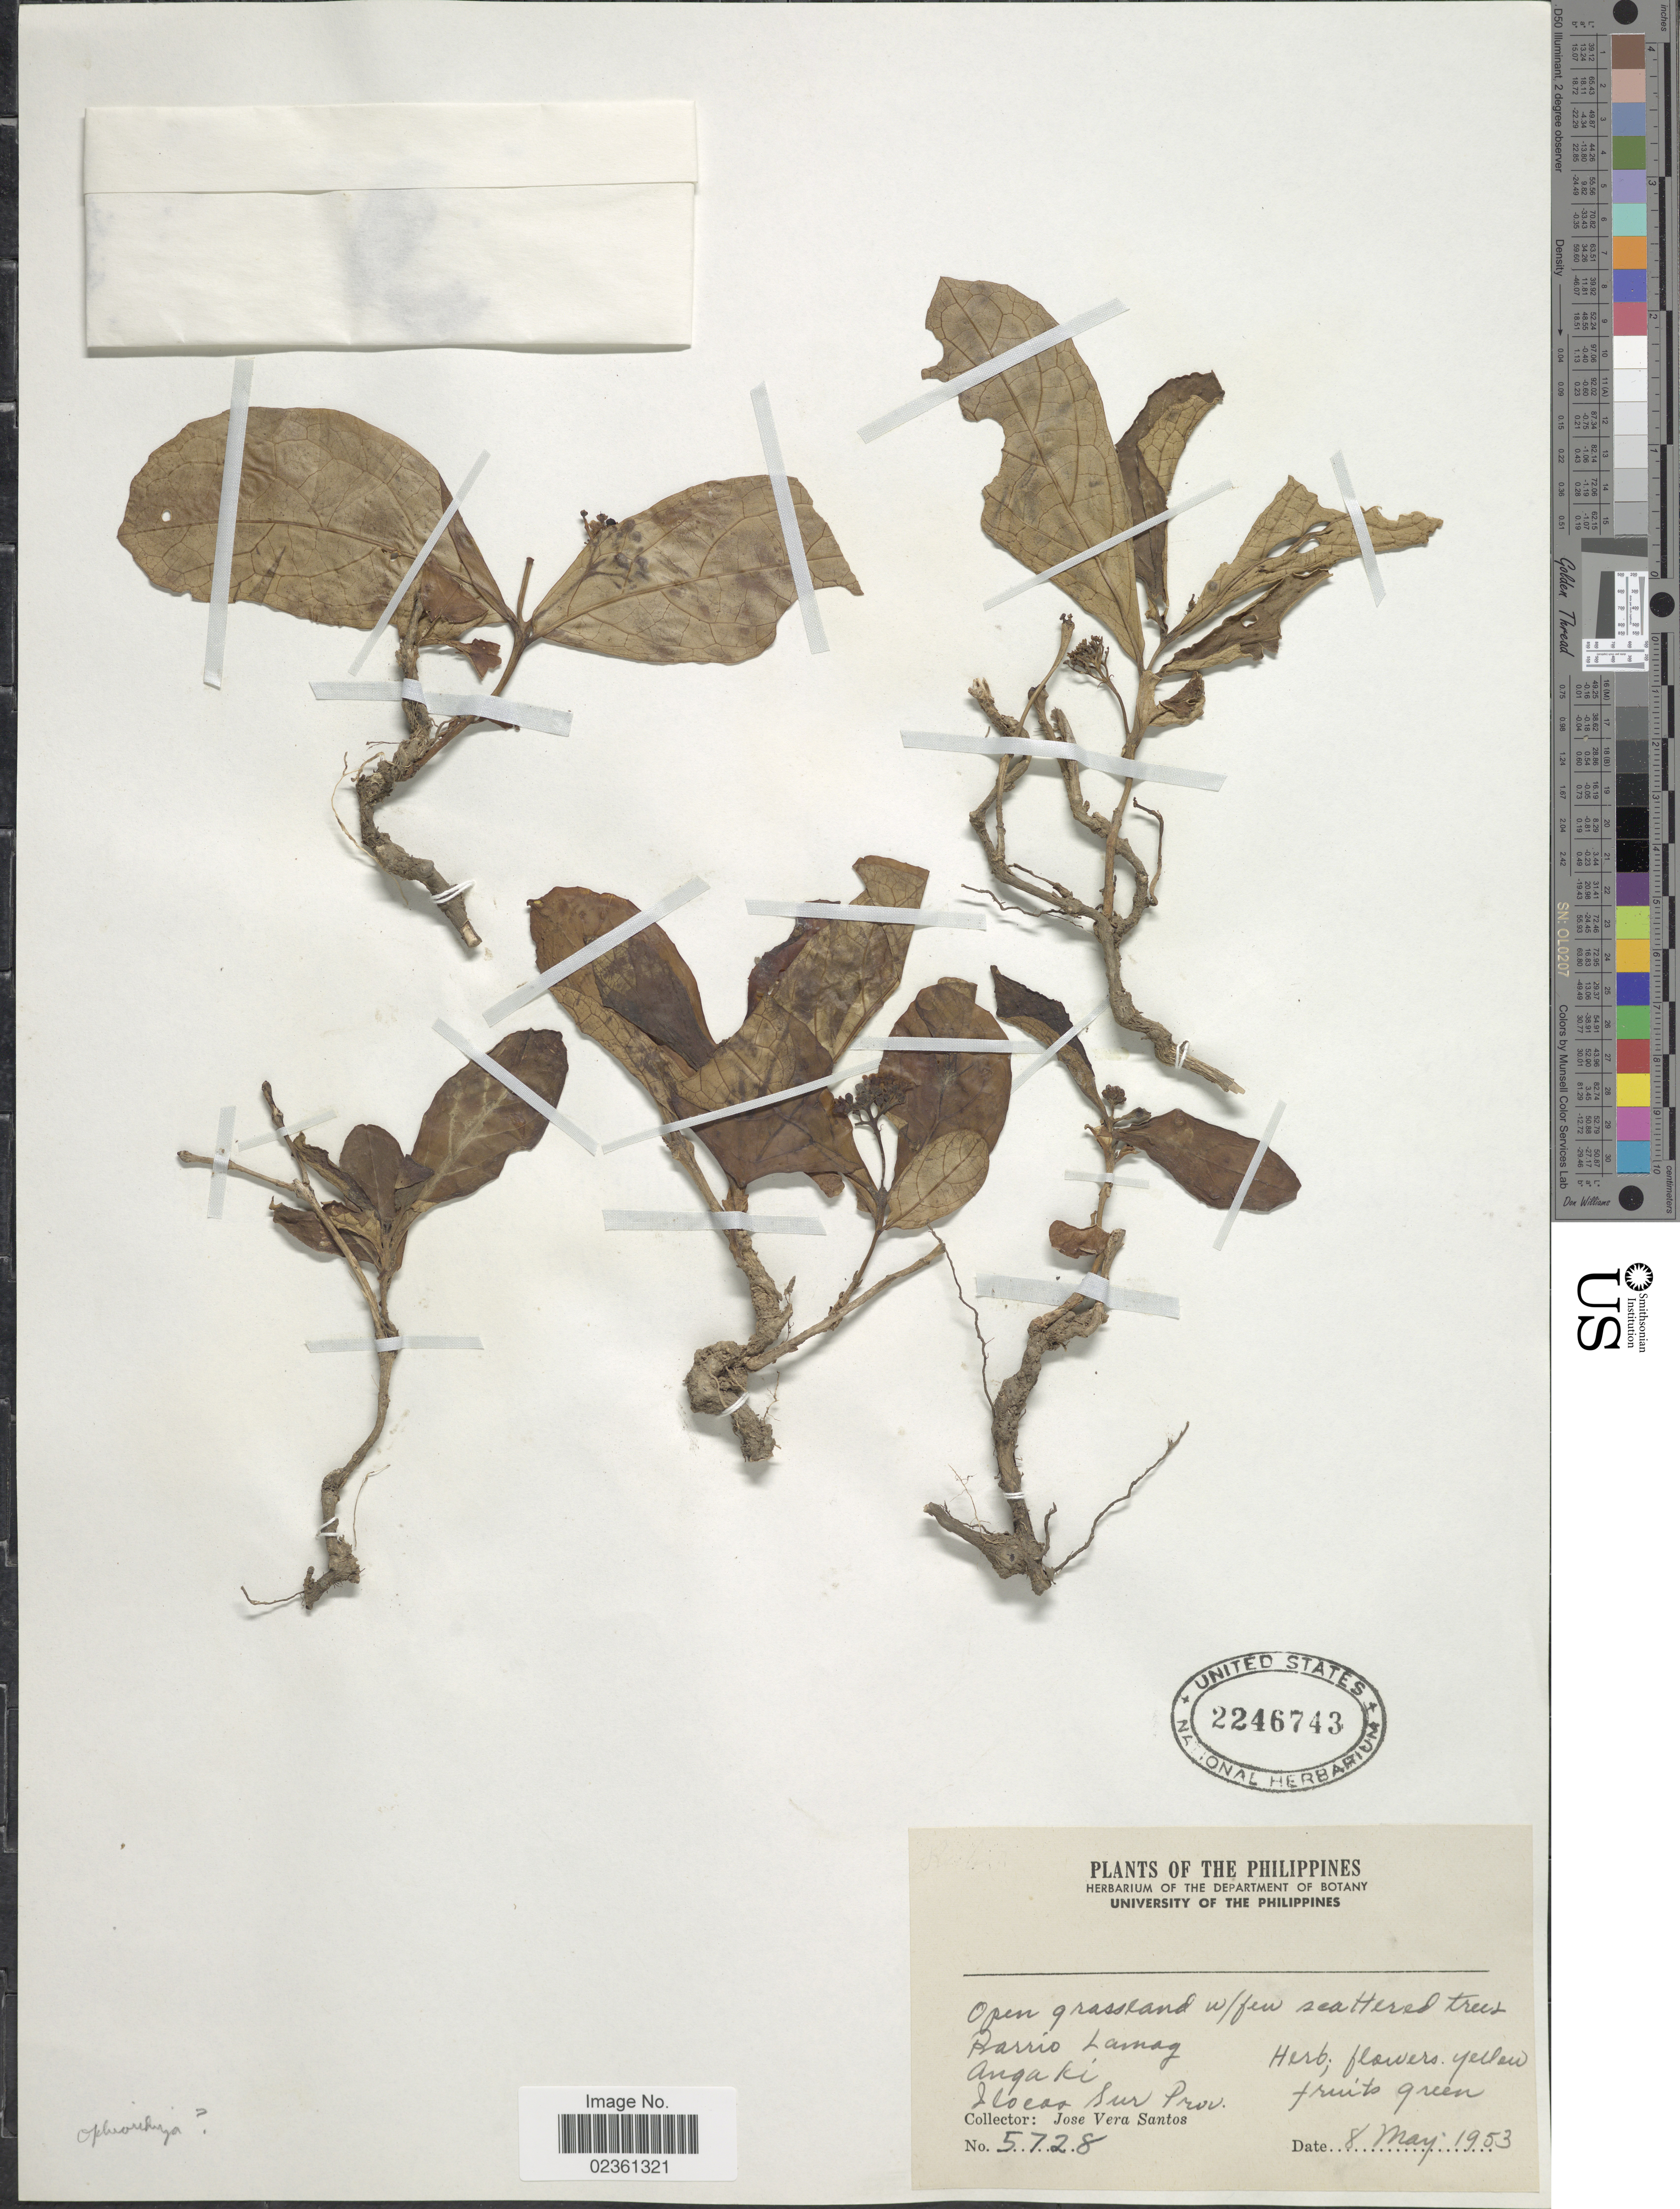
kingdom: Plantae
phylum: Tracheophyta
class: Magnoliopsida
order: Gentianales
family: Rubiaceae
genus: Ophiorrhiza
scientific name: Ophiorrhiza sp.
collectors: J. V. Santos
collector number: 5728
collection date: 1953-05-08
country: Philippines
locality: Open grassland w/few sea Hered trees, Barrio Lamag, Anga Ki, Ilocas Sur. Prov.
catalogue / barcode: US 2246743